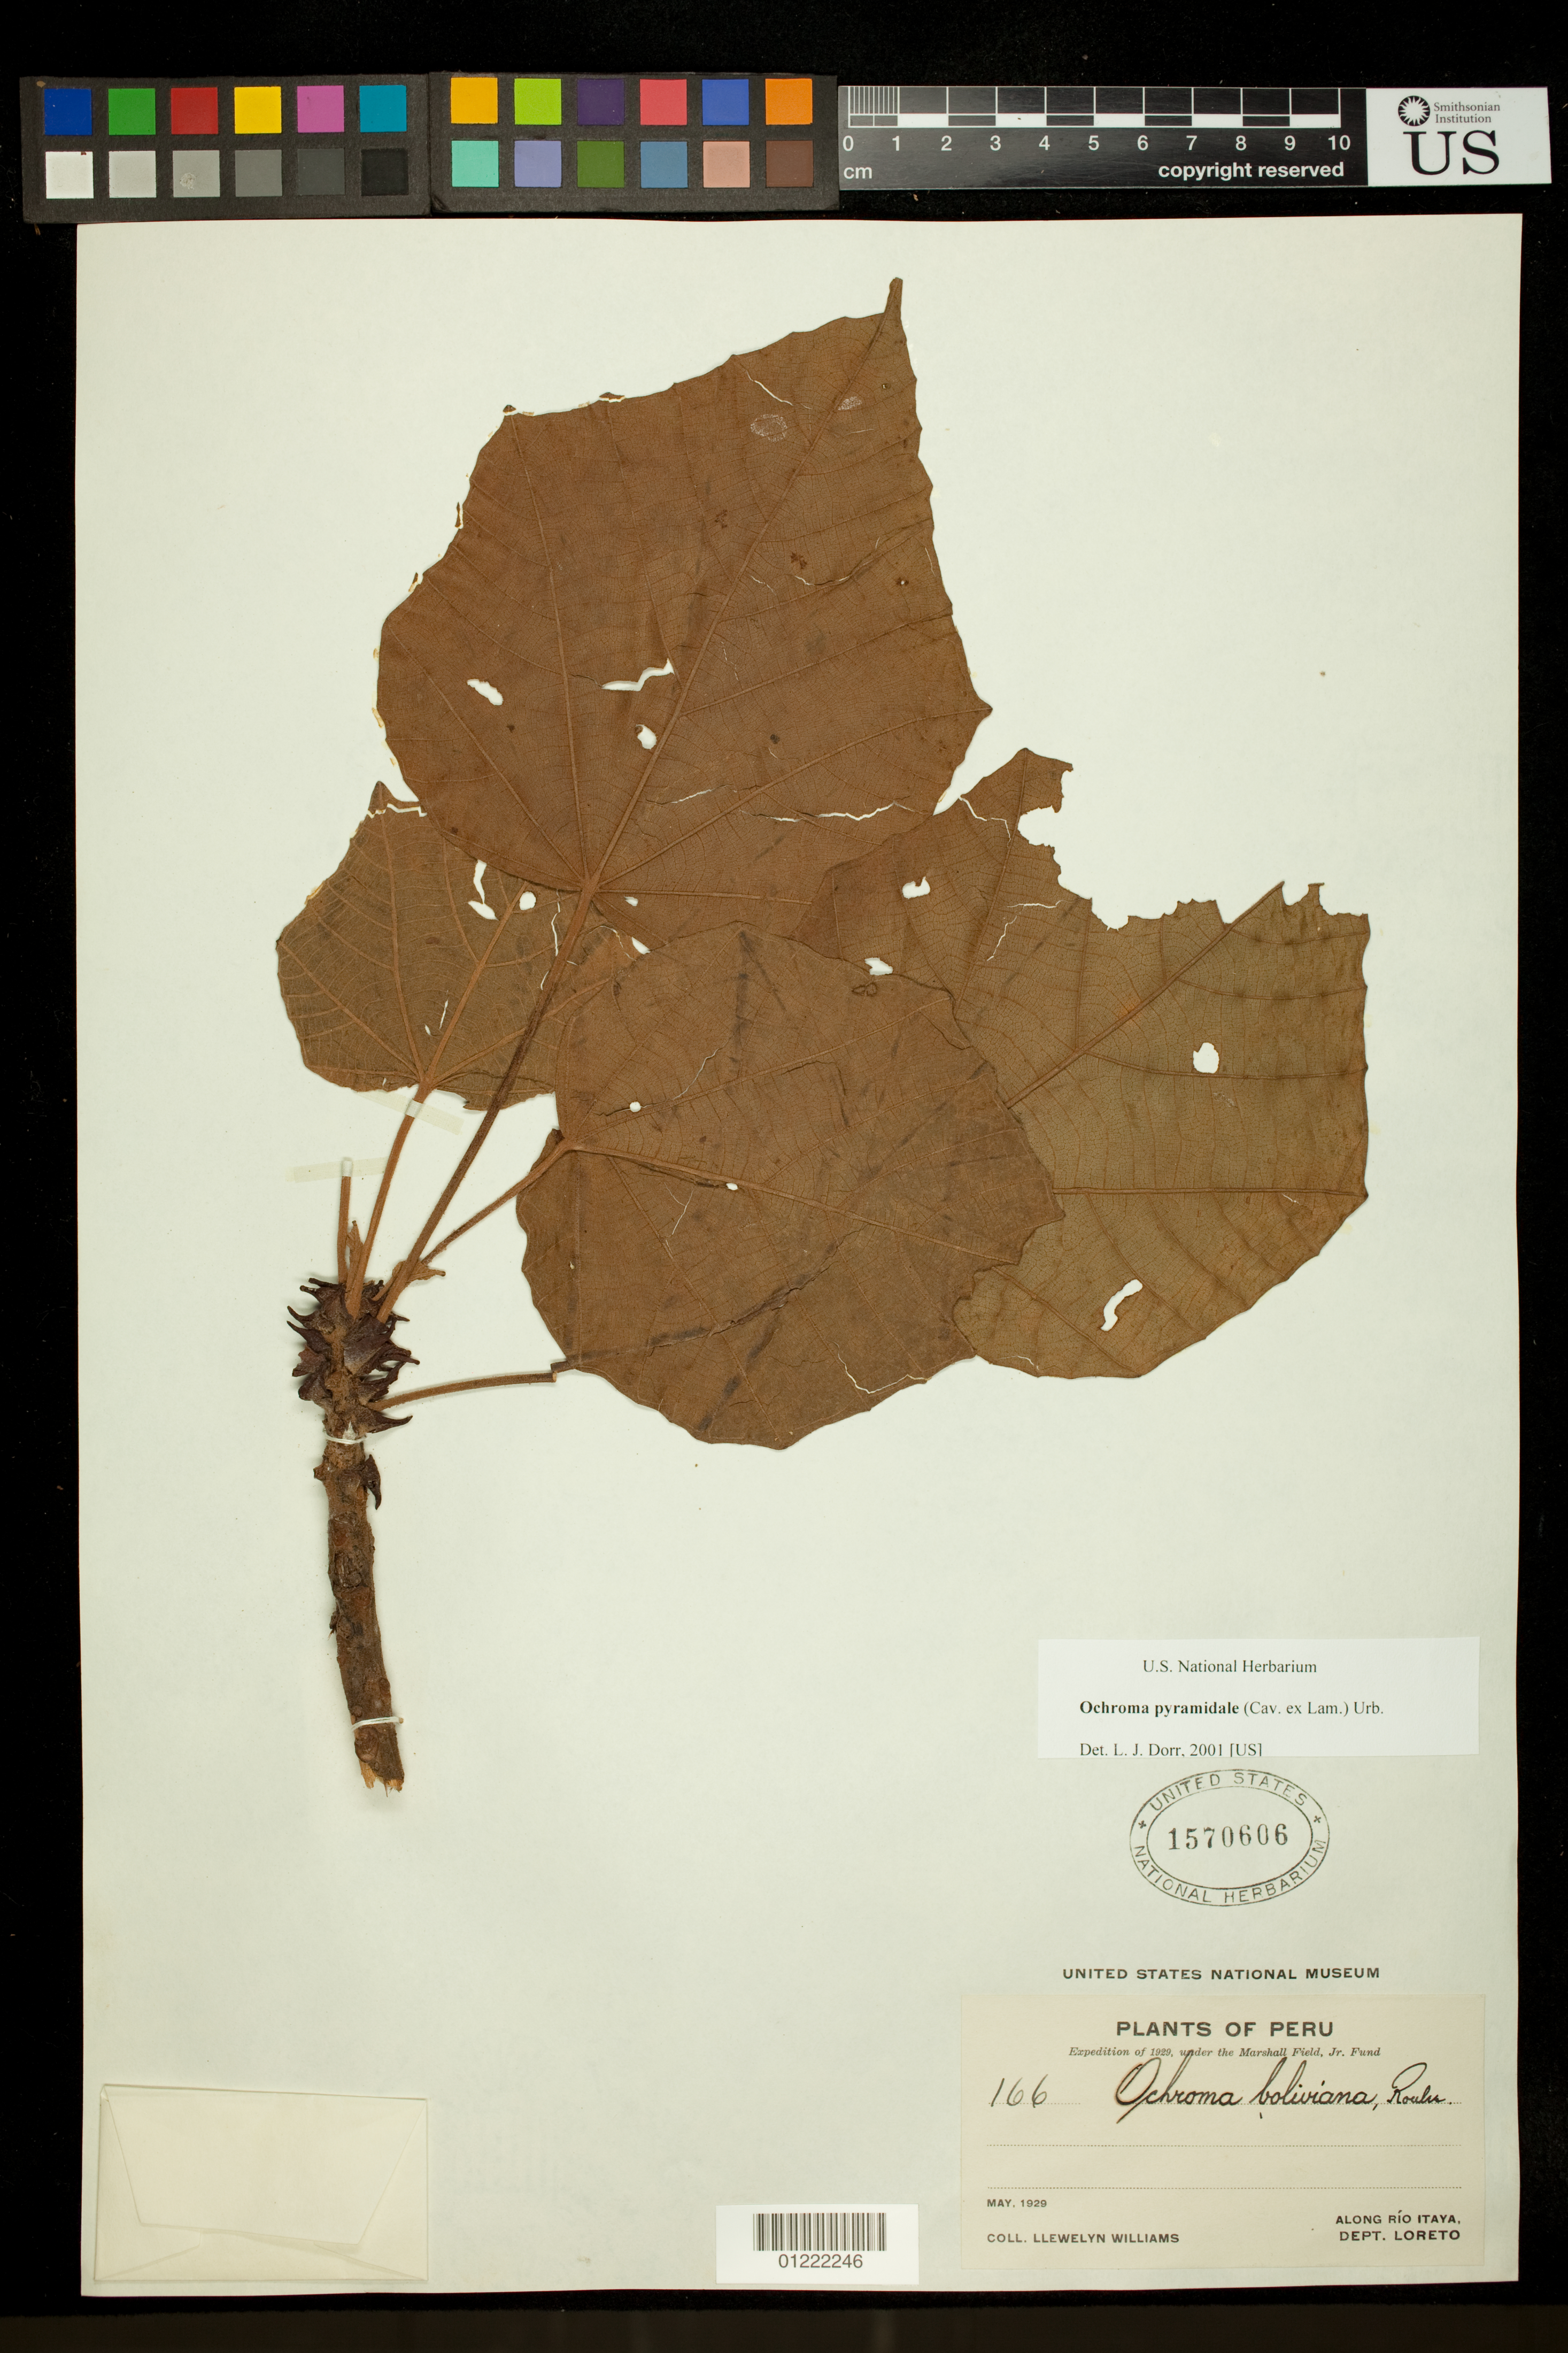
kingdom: Plantae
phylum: Tracheophyta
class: Magnoliopsida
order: Malvales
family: Malvaceae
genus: Ochroma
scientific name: Ochroma pyramidale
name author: (Cav. ex Lam.) Urb.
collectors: Ll. Williams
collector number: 166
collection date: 1929-05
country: Peru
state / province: Loreto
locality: Along Rio Itaya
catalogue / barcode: US 1570606